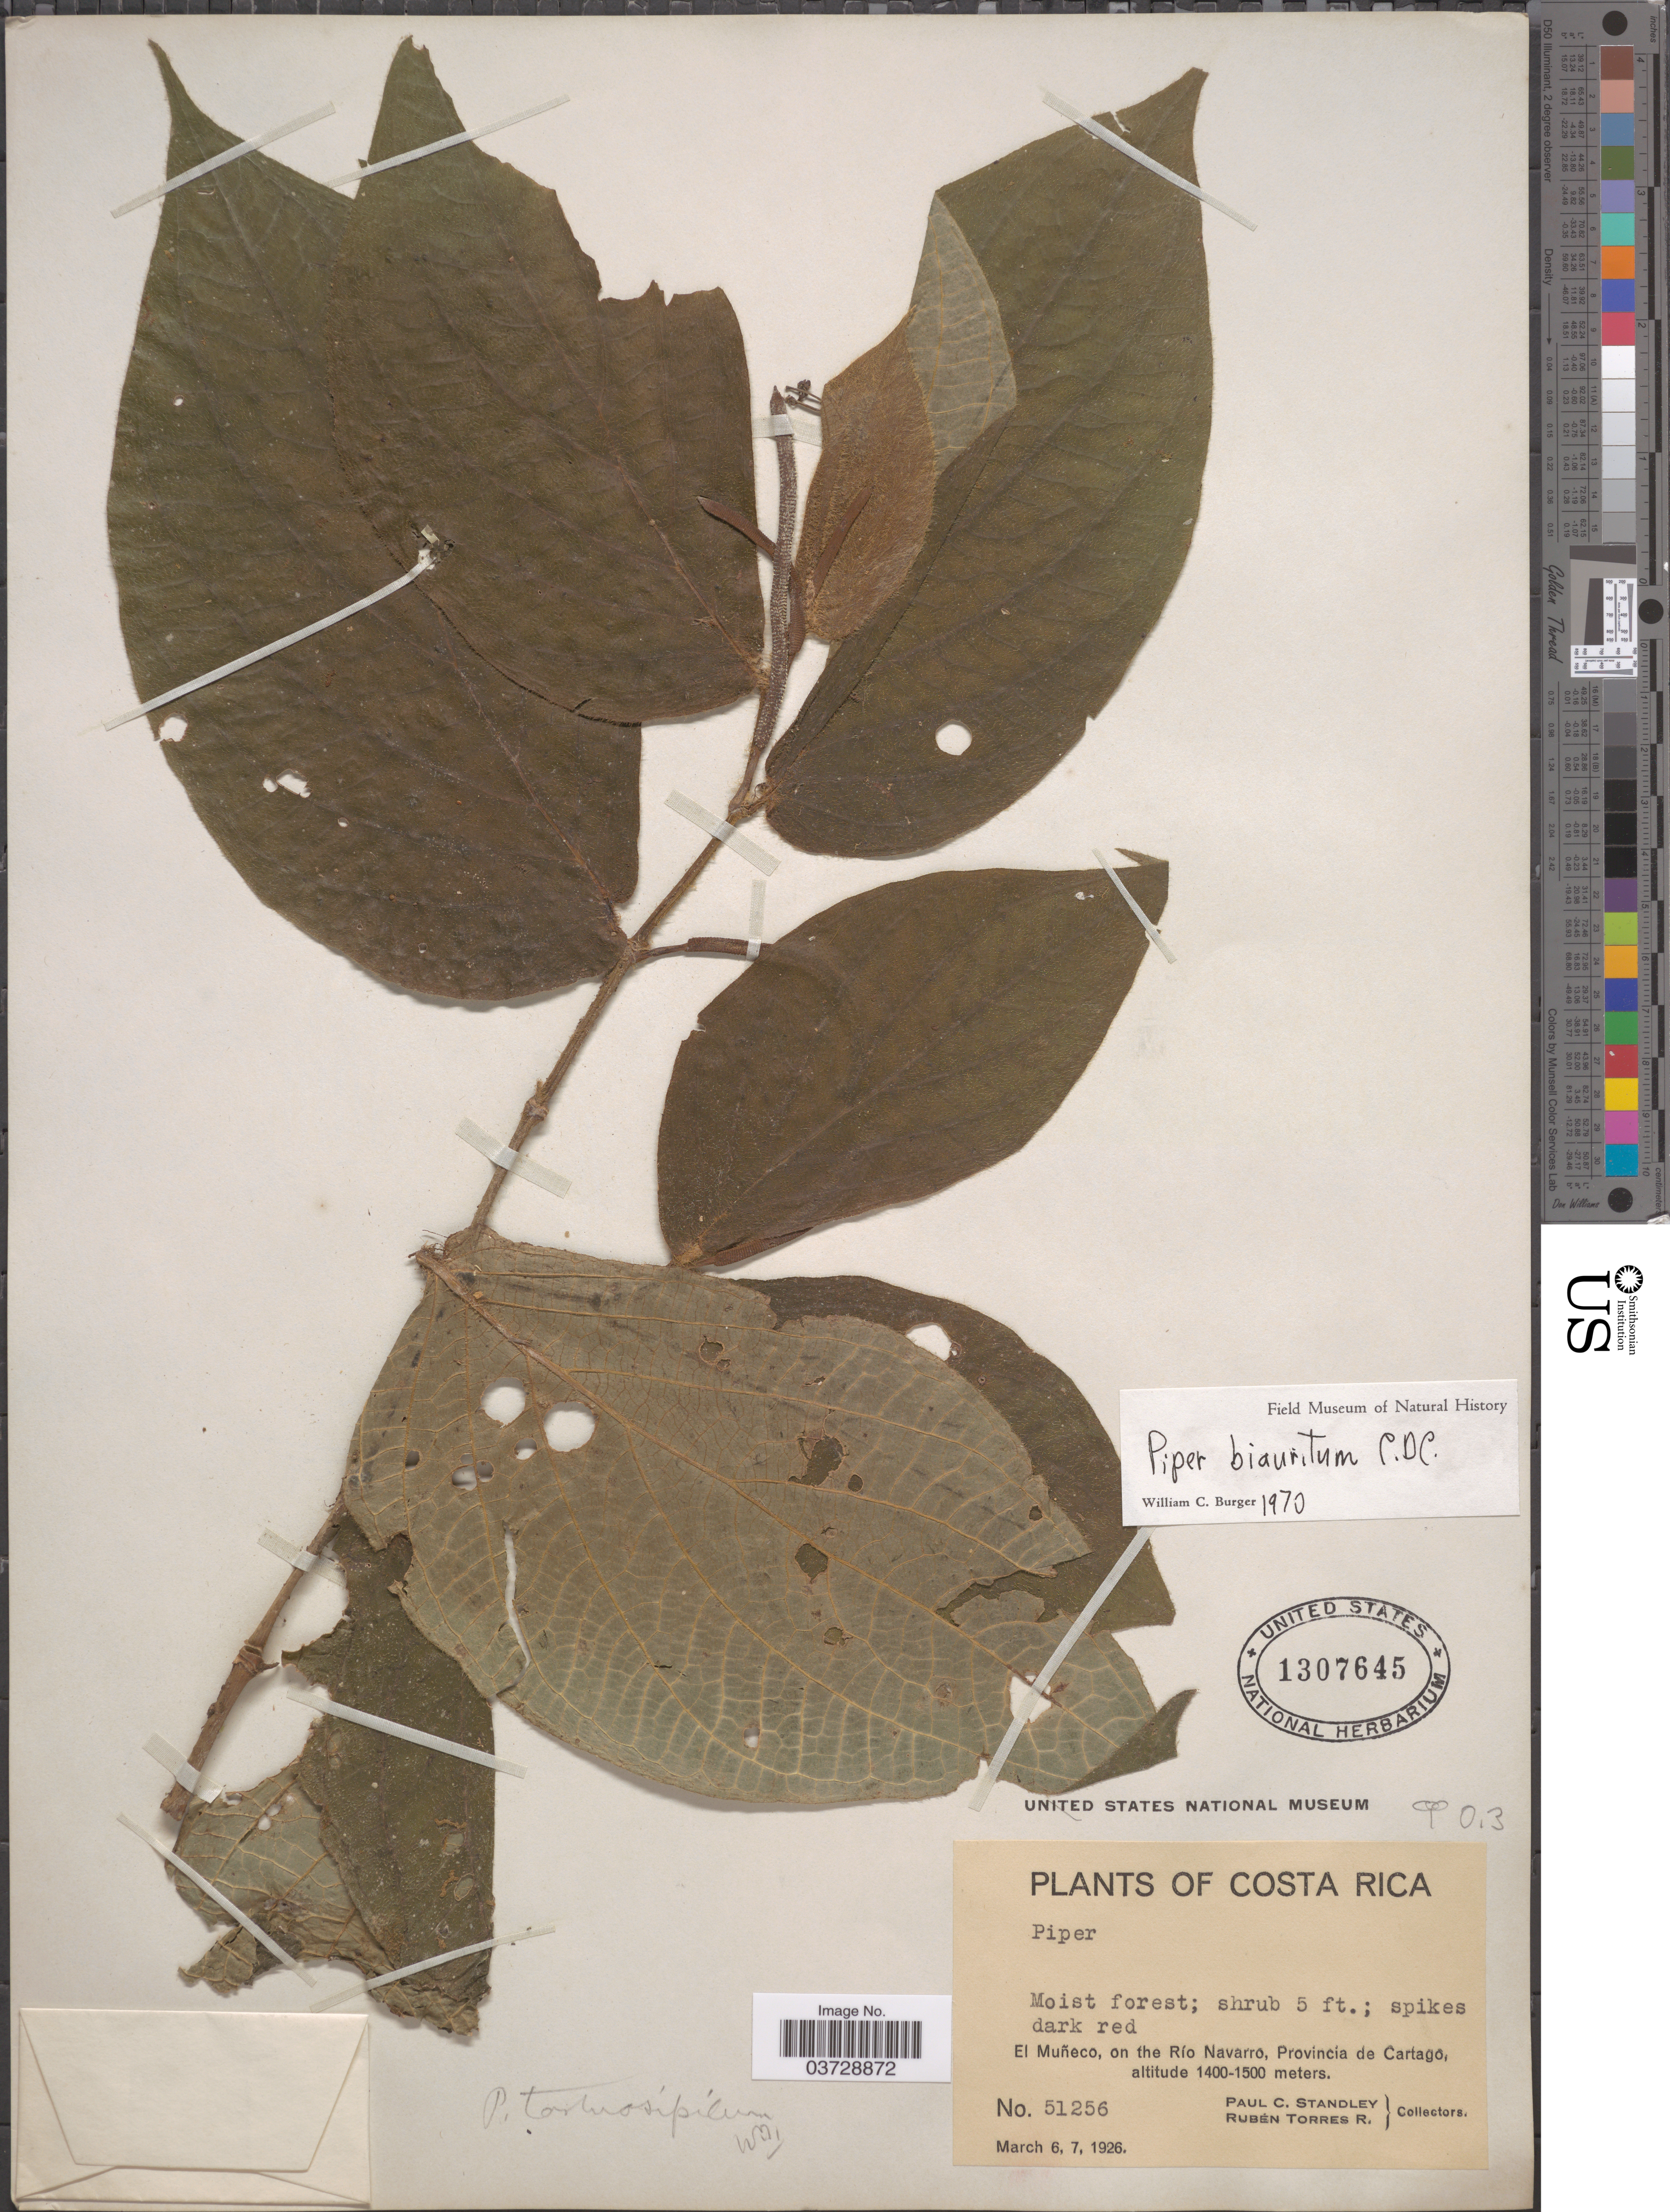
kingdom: Plantae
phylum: Tracheophyta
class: Magnoliopsida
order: Piperales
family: Piperaceae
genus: Piper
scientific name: Piper biauritum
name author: C. DC. in Pittier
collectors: P. C. Standley & R. Torres Rojas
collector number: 51256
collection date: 1926-03-06/1926-03-07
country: Costa Rica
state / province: Cartago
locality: El Muñeco, on the Río Navarro.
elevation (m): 1400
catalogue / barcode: US 1307645